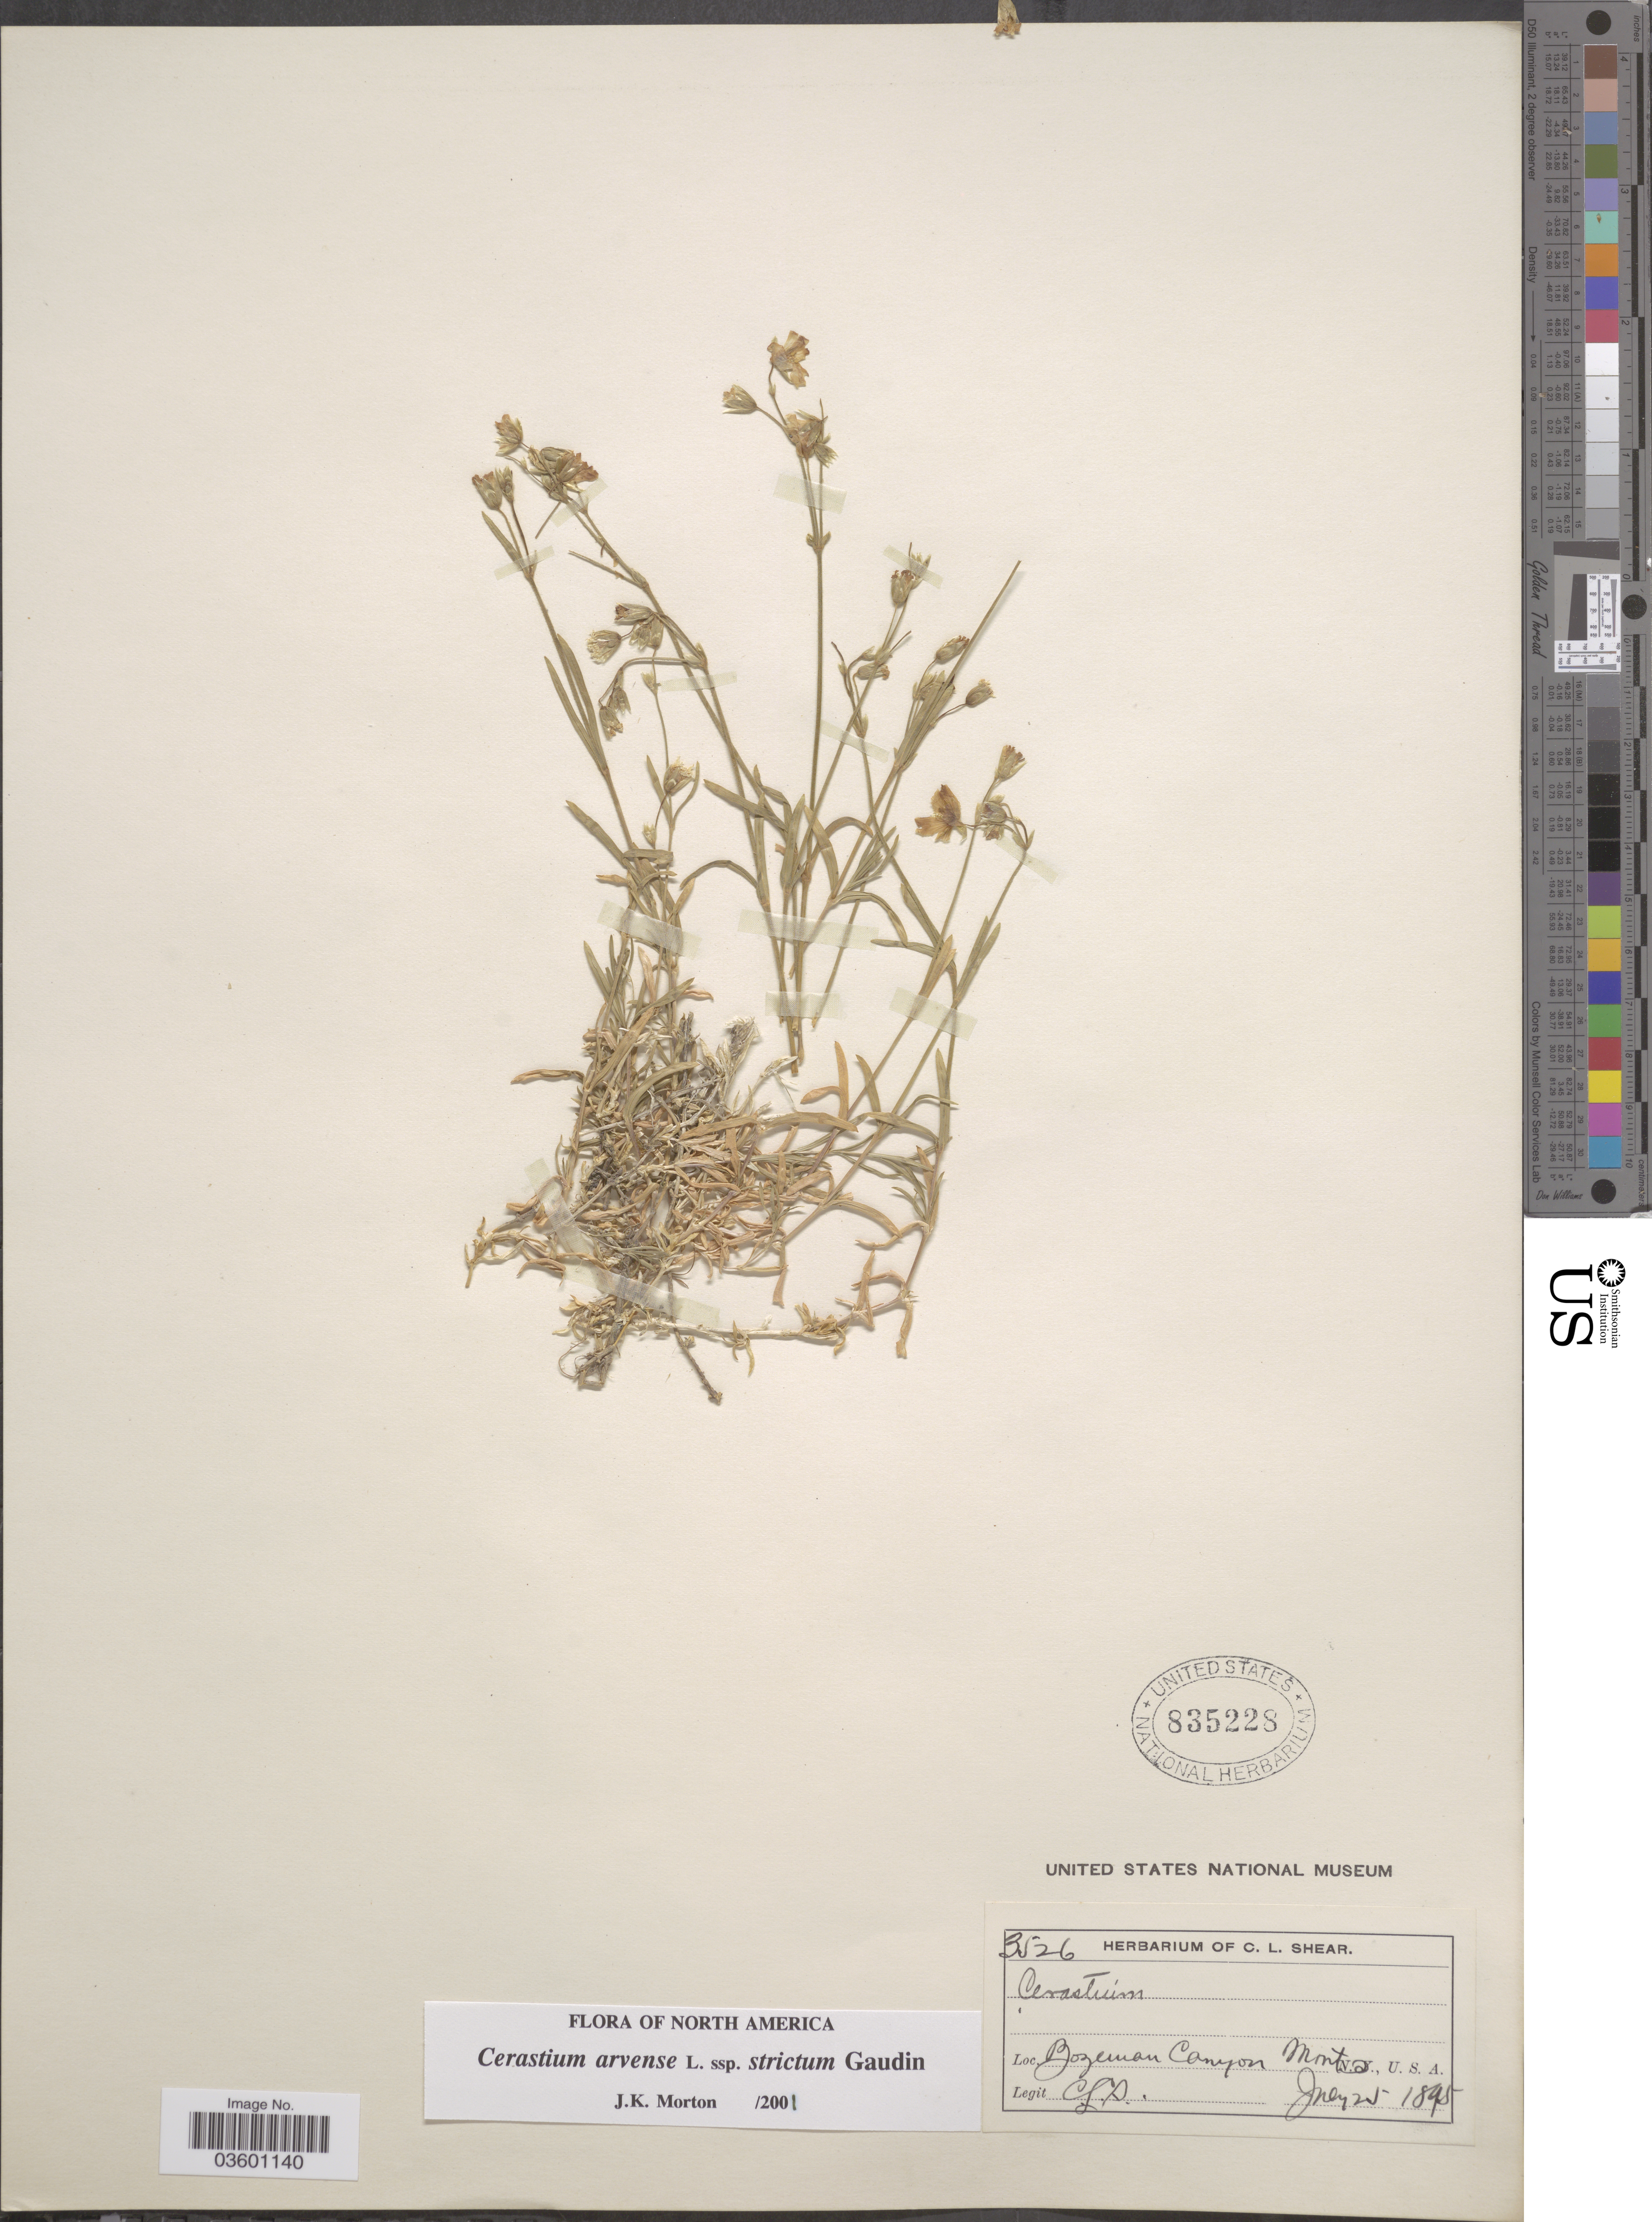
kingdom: Plantae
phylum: Tracheophyta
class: Magnoliopsida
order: Caryophyllales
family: Caryophyllaceae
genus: Cerastium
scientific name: Cerastium arvense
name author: L.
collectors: C. L. Shear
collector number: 3526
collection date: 1895-07-25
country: United States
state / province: Montana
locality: Bozeman Canyon. U. S. A.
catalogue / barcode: US 835228